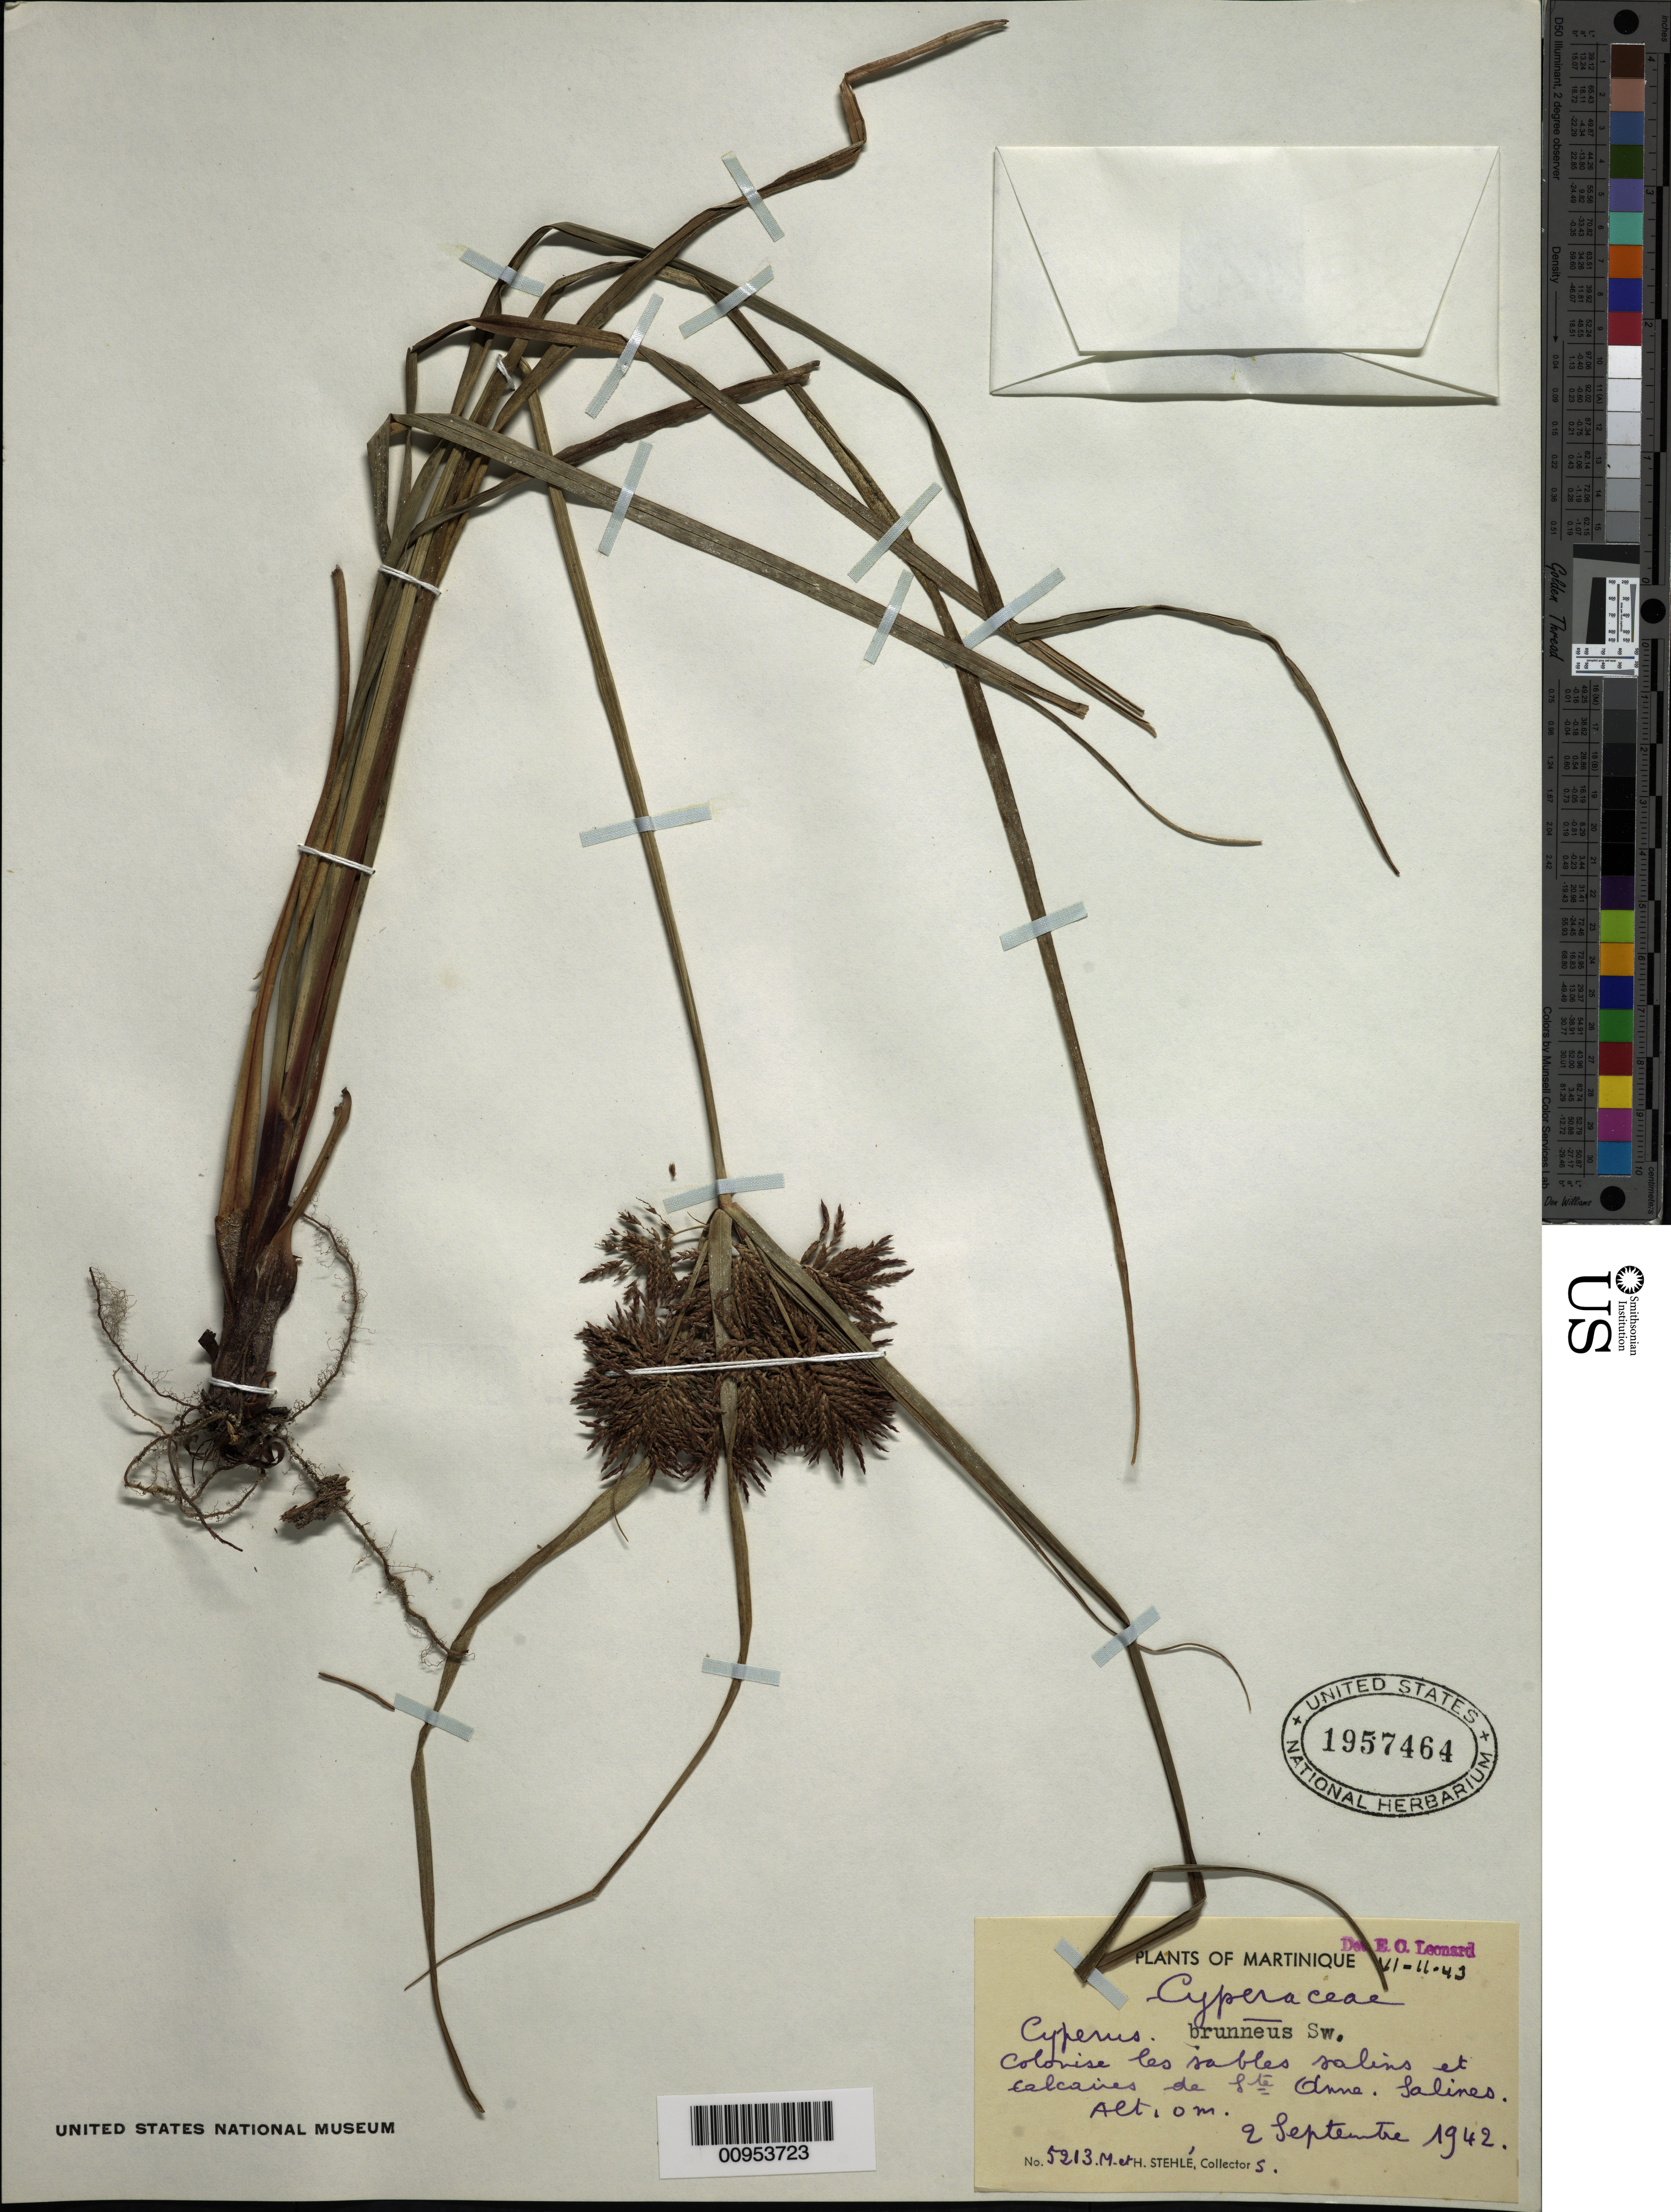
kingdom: Plantae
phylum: Tracheophyta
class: Liliopsida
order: Poales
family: Cyperaceae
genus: Cyperus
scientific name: Cyperus brunneus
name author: Sw.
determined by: Leonard, Emery C., (US)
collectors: H. Stehlé & M. Stehlé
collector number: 5213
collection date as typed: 02 Sep 1942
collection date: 1942-09-02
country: Martinique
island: Martinique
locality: St. Anne, Salines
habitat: Les sables salins et calcaires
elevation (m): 0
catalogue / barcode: US 1957464